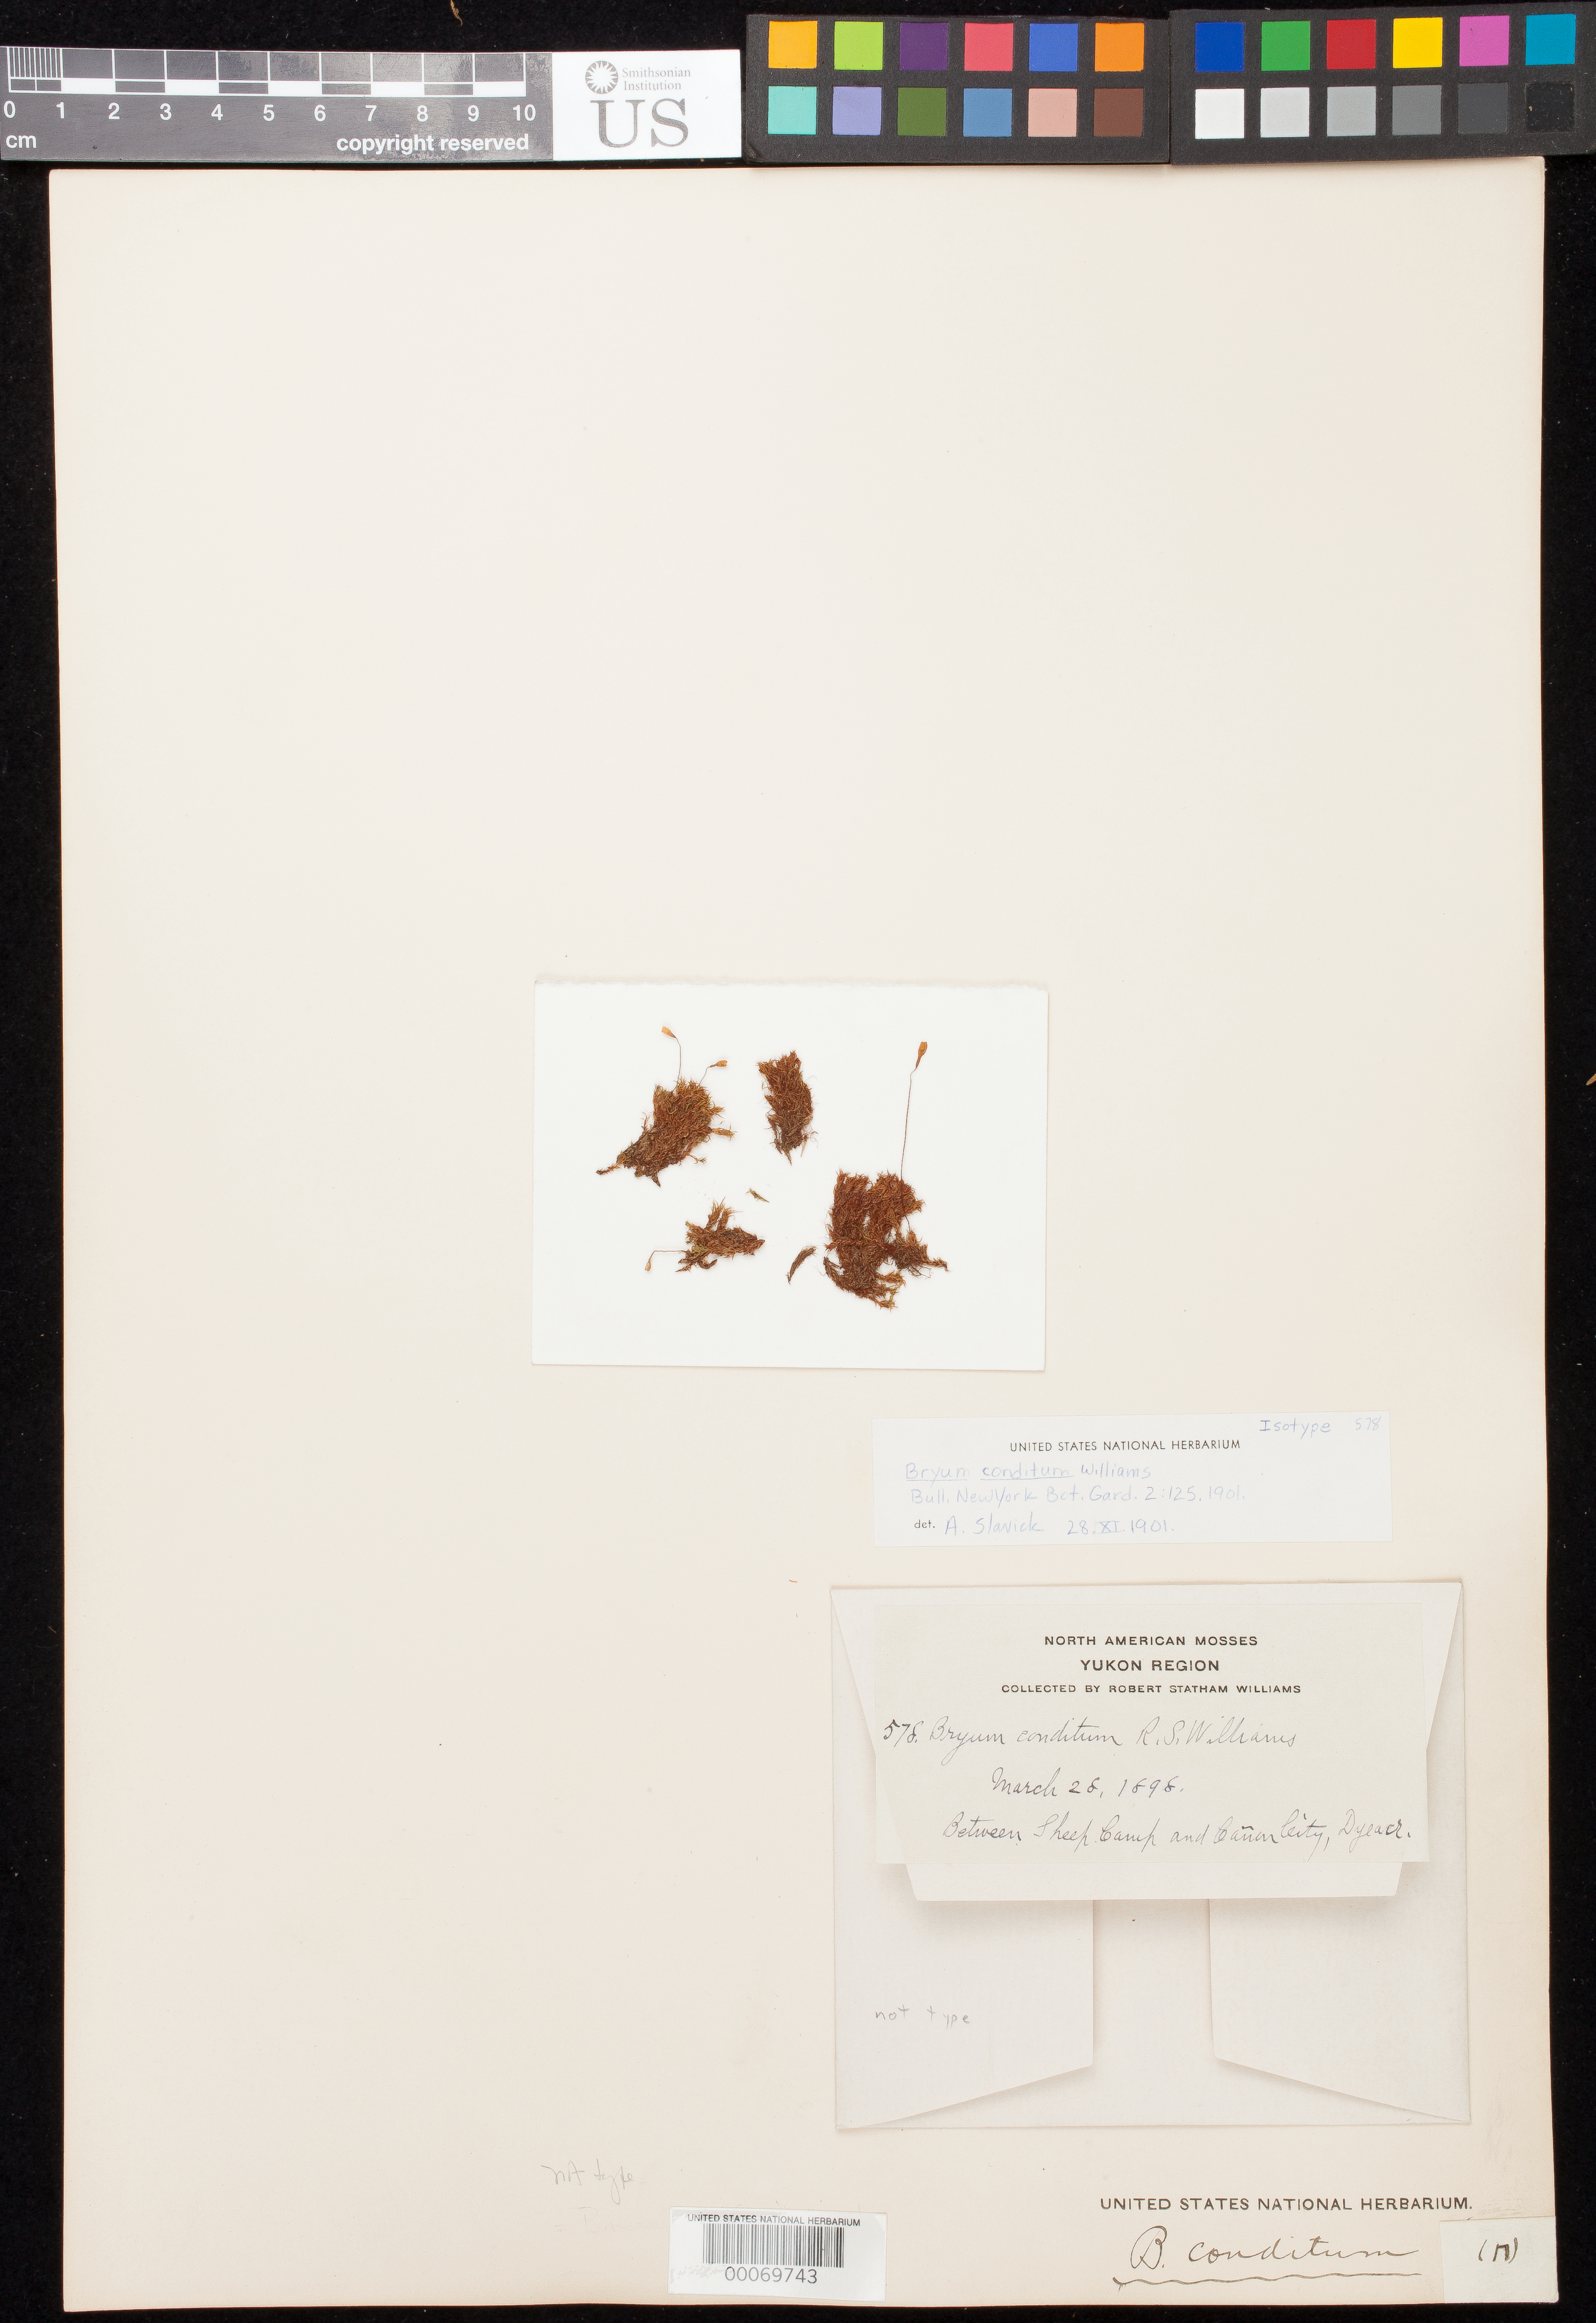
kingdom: Plantae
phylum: Bryophyta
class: Bryopsida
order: Bryales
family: Bryaceae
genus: Bryum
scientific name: Bryum conditum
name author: R.S. Williams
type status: Isotype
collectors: R. S. Williams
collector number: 578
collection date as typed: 28 Mar 1898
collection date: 1898-03-28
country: United States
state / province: Alaska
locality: Yukon Reg. between sheep camp & Canyon City on Dyea Creek.